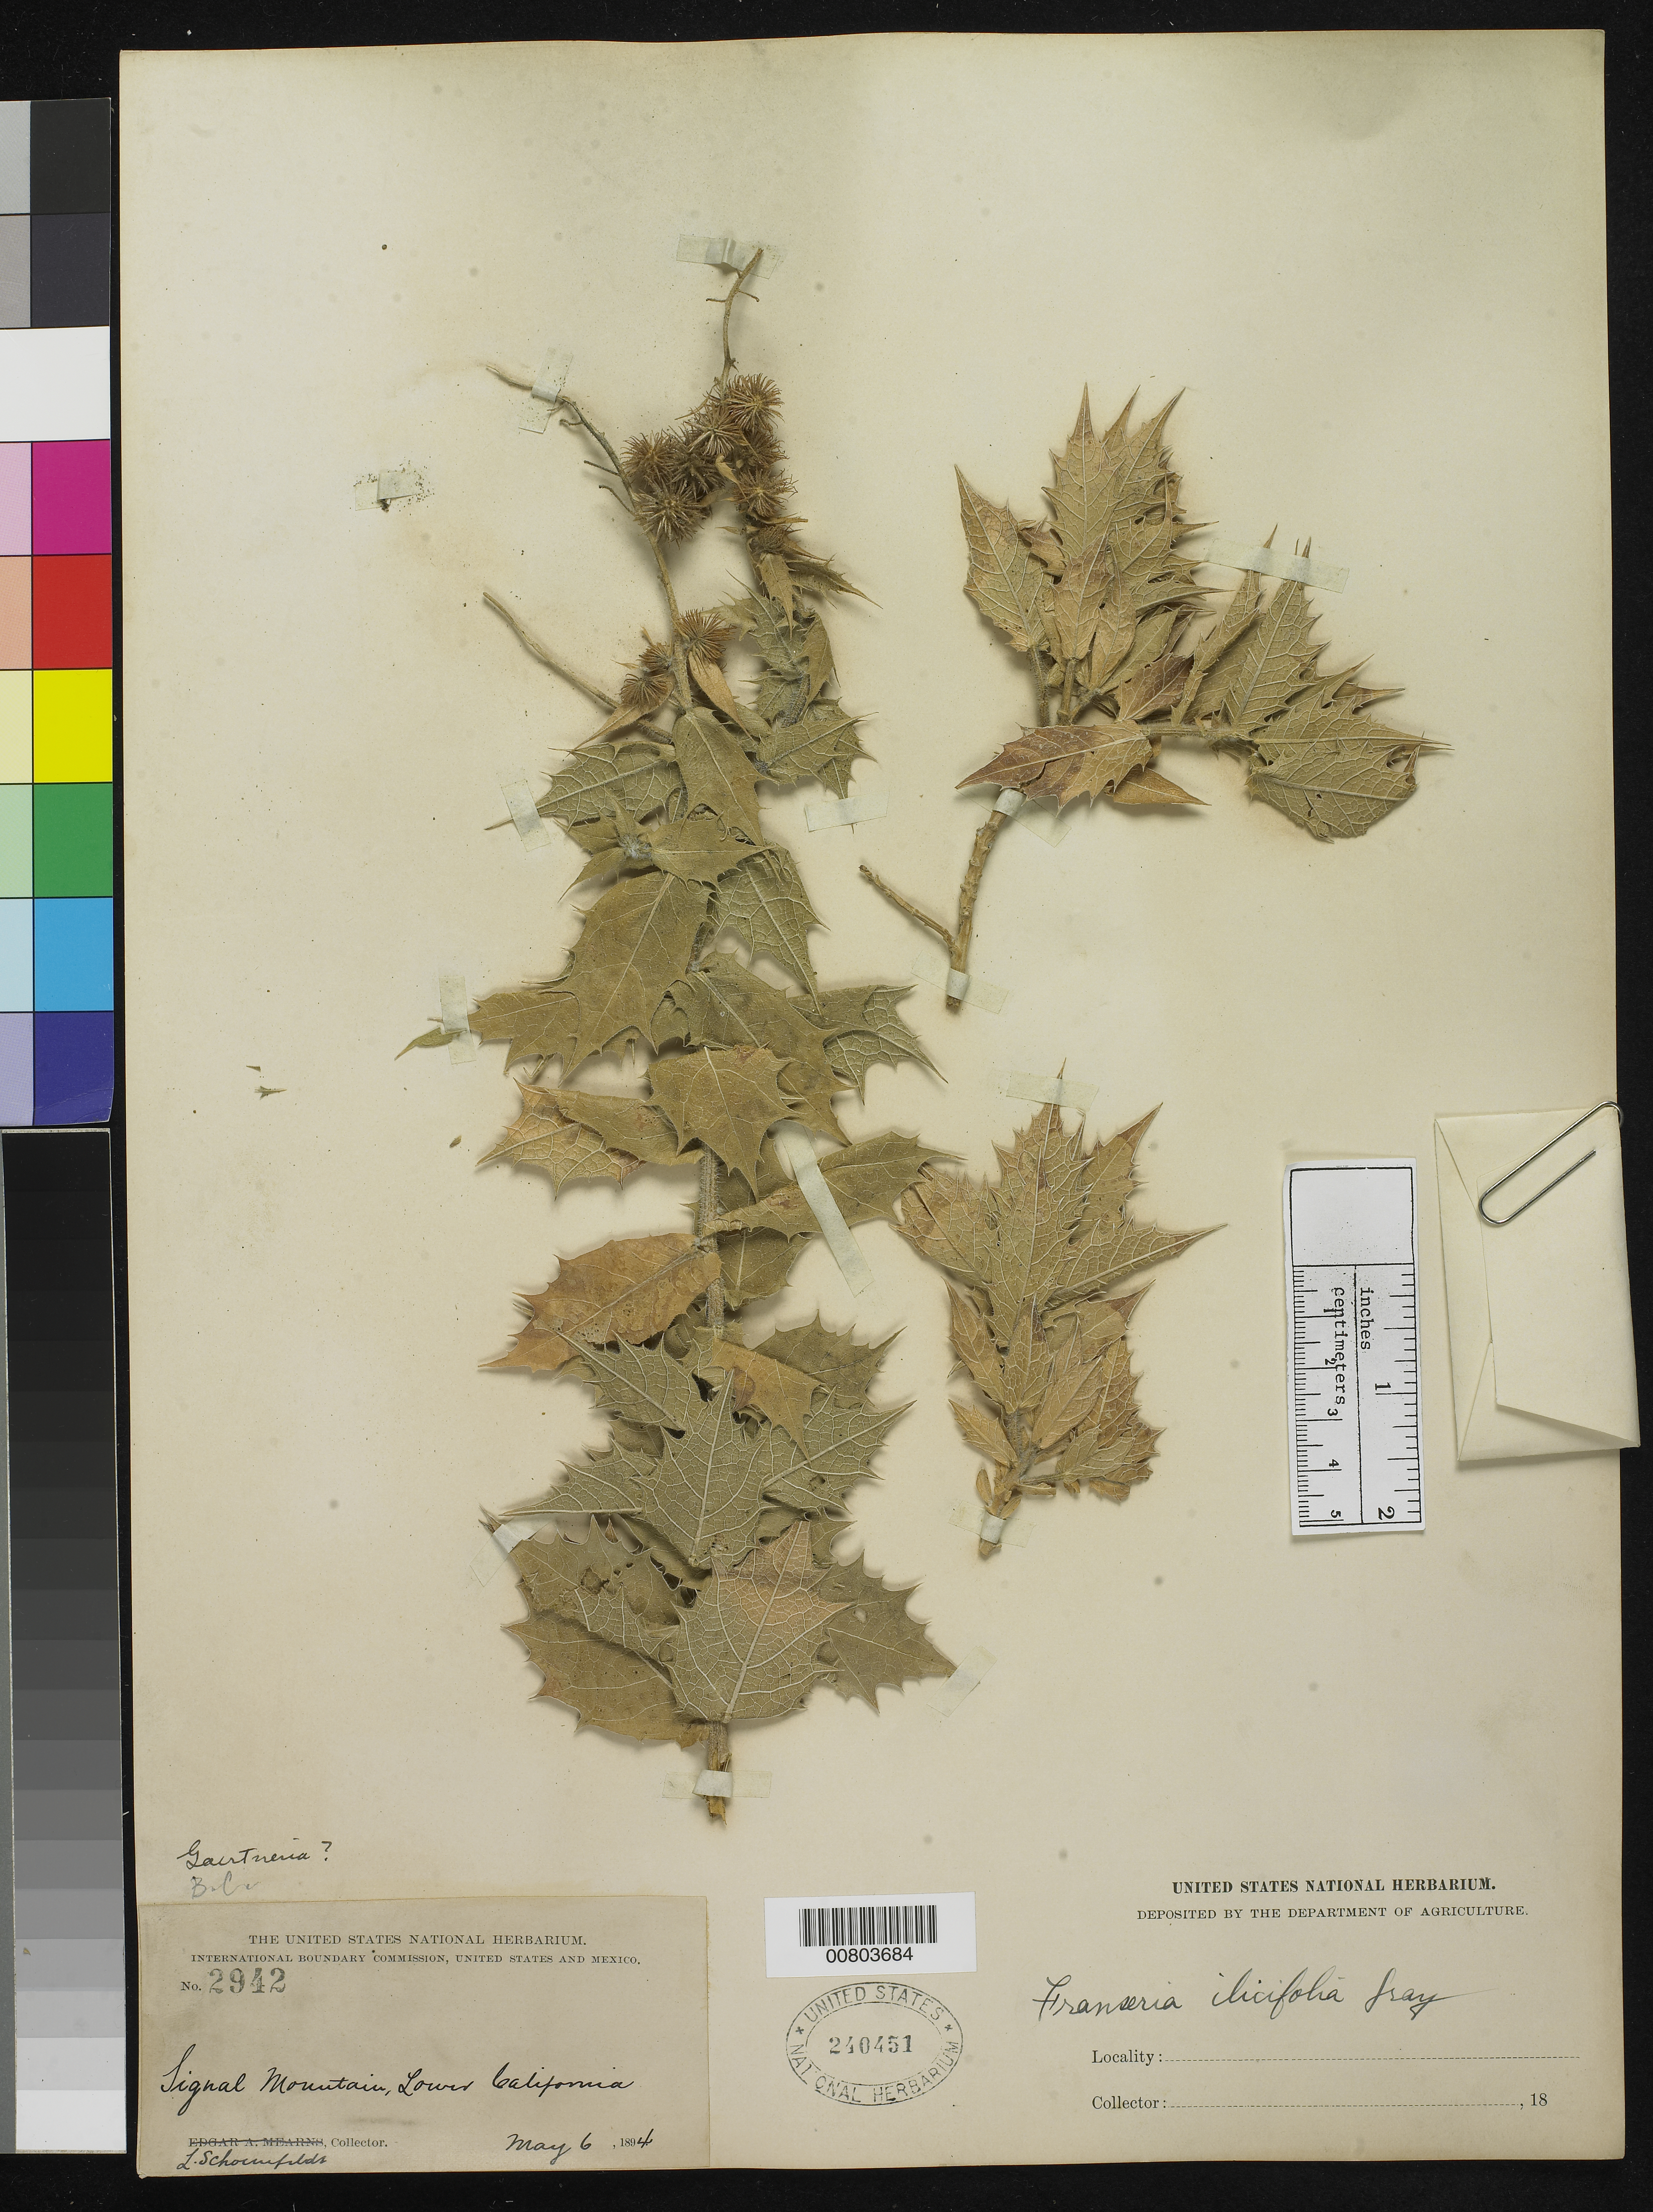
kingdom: Plantae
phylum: Tracheophyta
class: Magnoliopsida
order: Asterales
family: Asteraceae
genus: Franseria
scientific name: Franseria ilicifolia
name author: A. Gray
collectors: L. Schounfeldt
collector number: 2942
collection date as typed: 06 May 1894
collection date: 1894-05-06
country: Mexico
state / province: Baja California Norte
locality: Signal Mountain, Baja California.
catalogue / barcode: US 240451